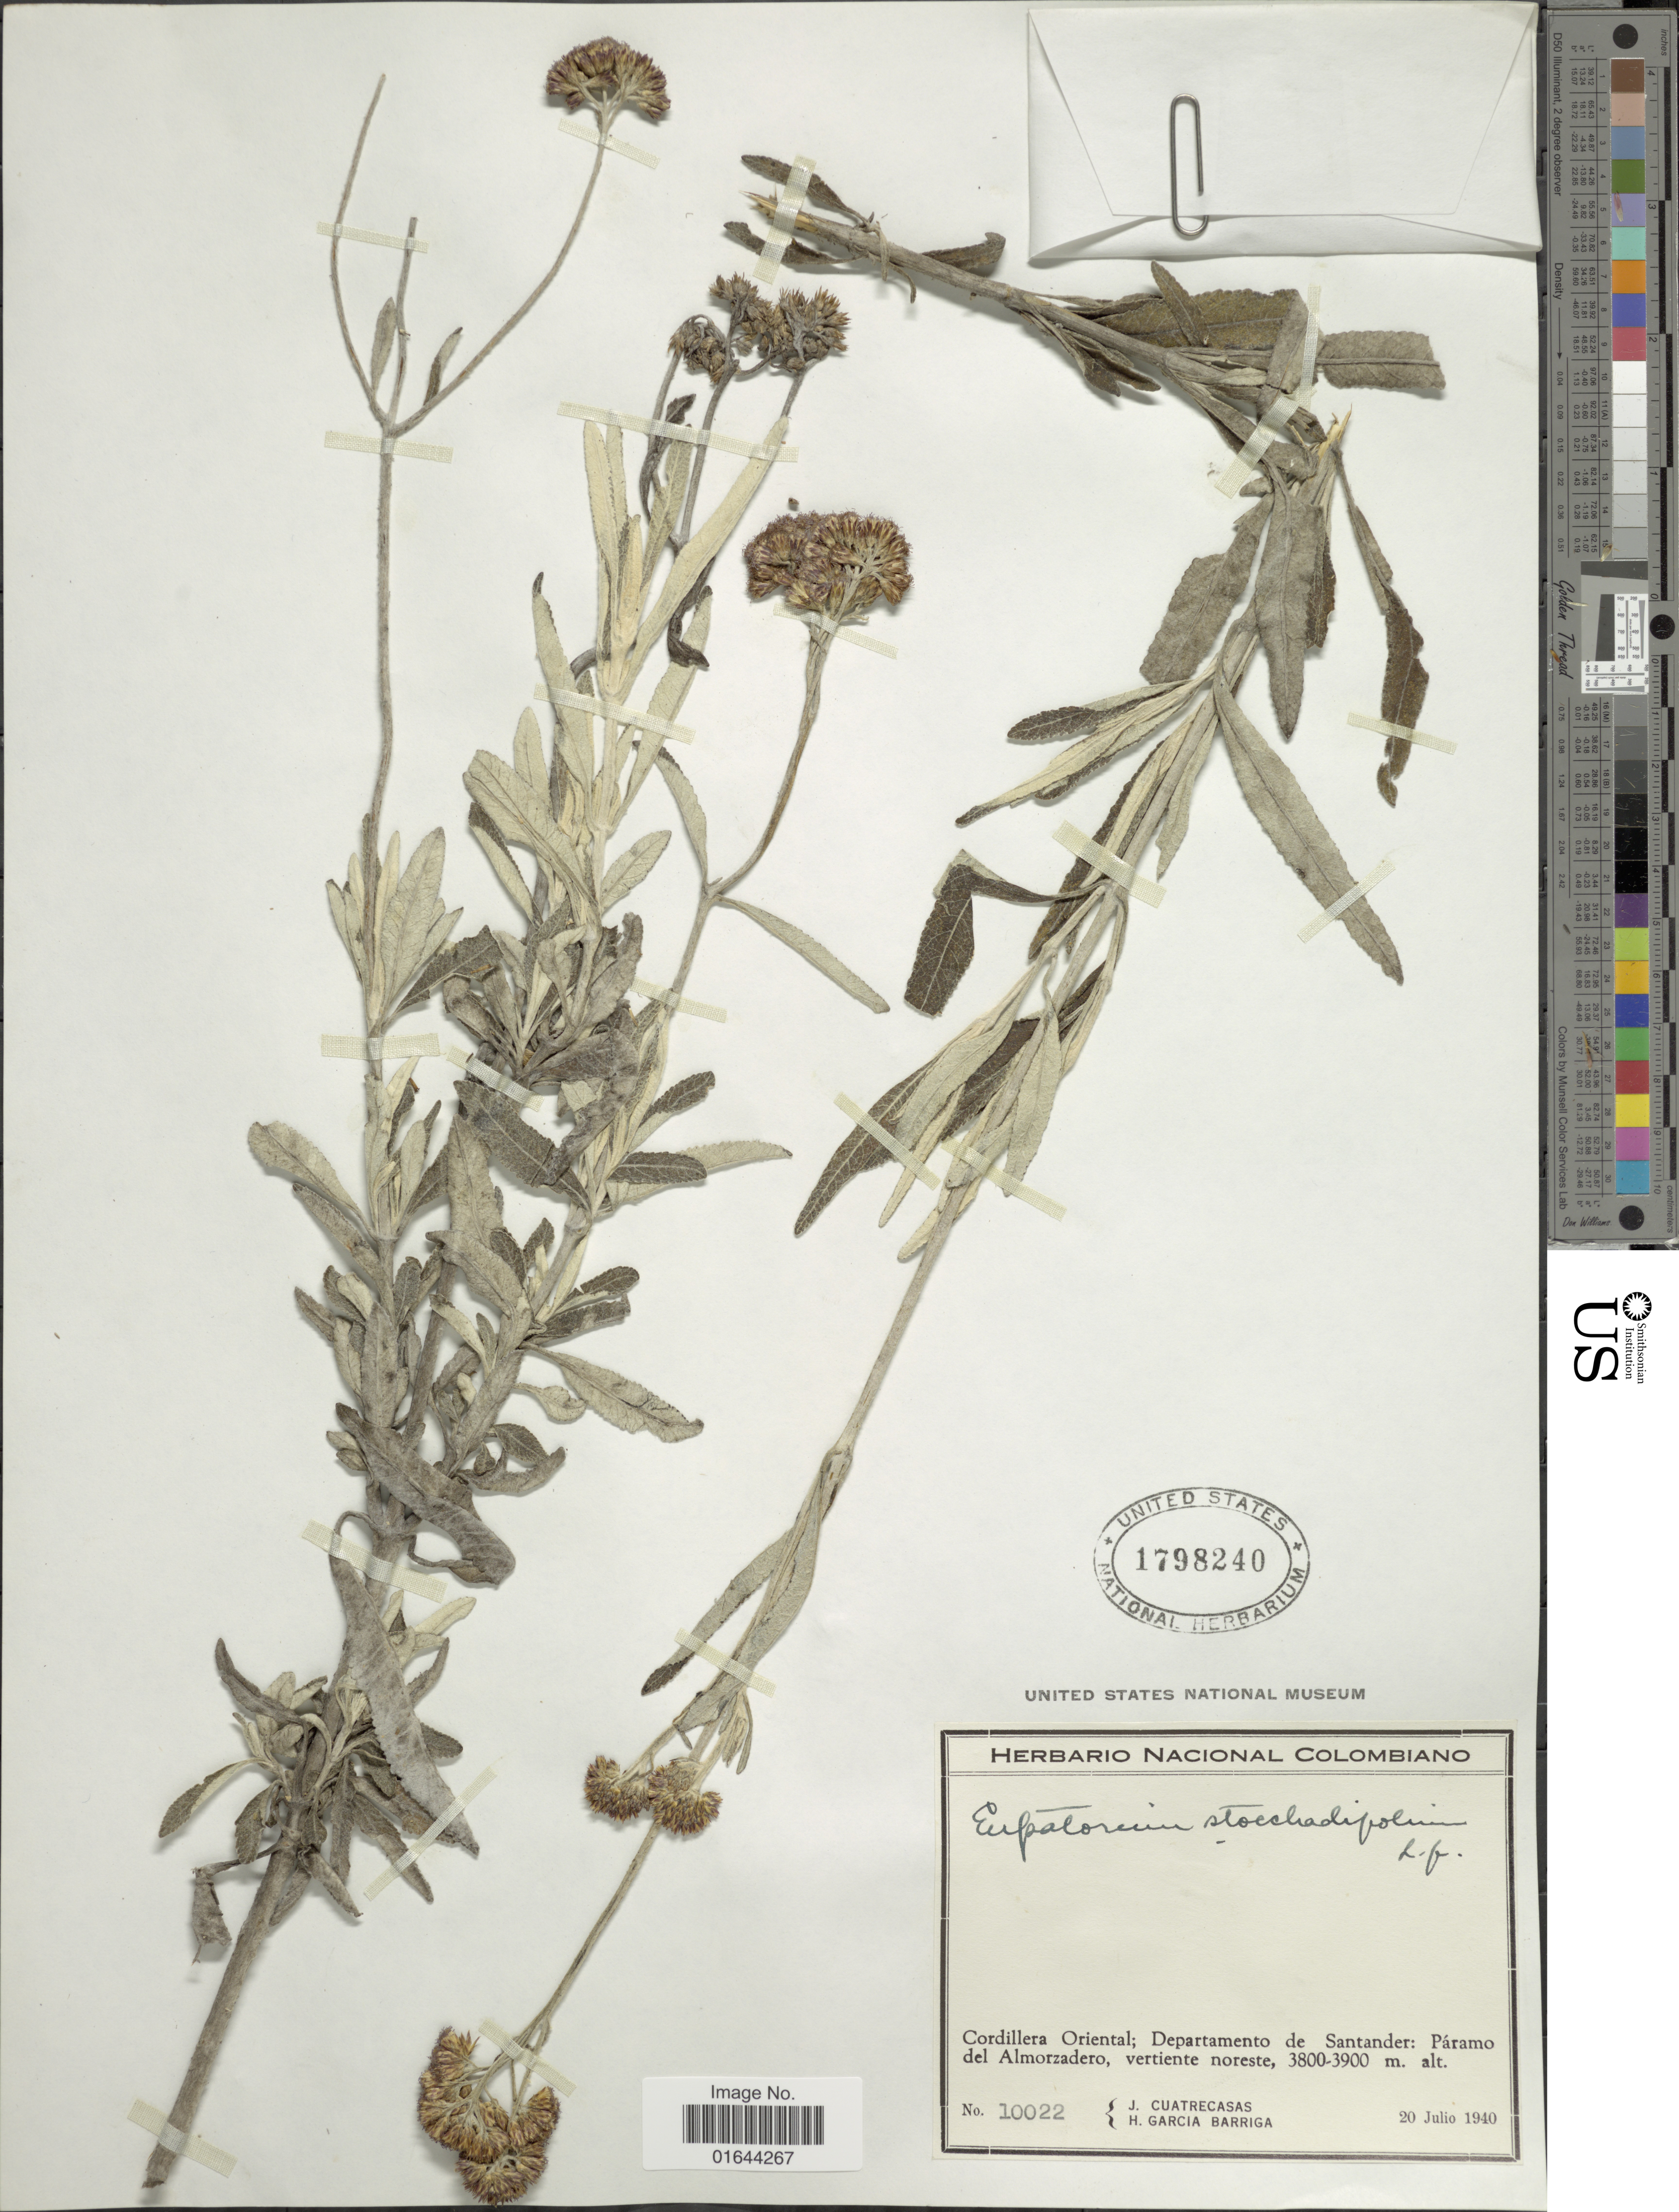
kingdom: Plantae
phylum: Tracheophyta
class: Magnoliopsida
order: Asterales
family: Asteraceae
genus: Lourteigia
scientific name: Lourteigia stoechadifolia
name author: (L. f.) R.M. King & H. Rob.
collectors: J. Cuatrecasas & H. García Barriga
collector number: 10022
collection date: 1940-07-20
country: Colombia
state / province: Santander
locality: Cordillera Oriental; Departamento de Santander: Paramo de;Almorzadero, extremo sur, Peralonso.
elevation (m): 3800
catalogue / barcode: US 1798240